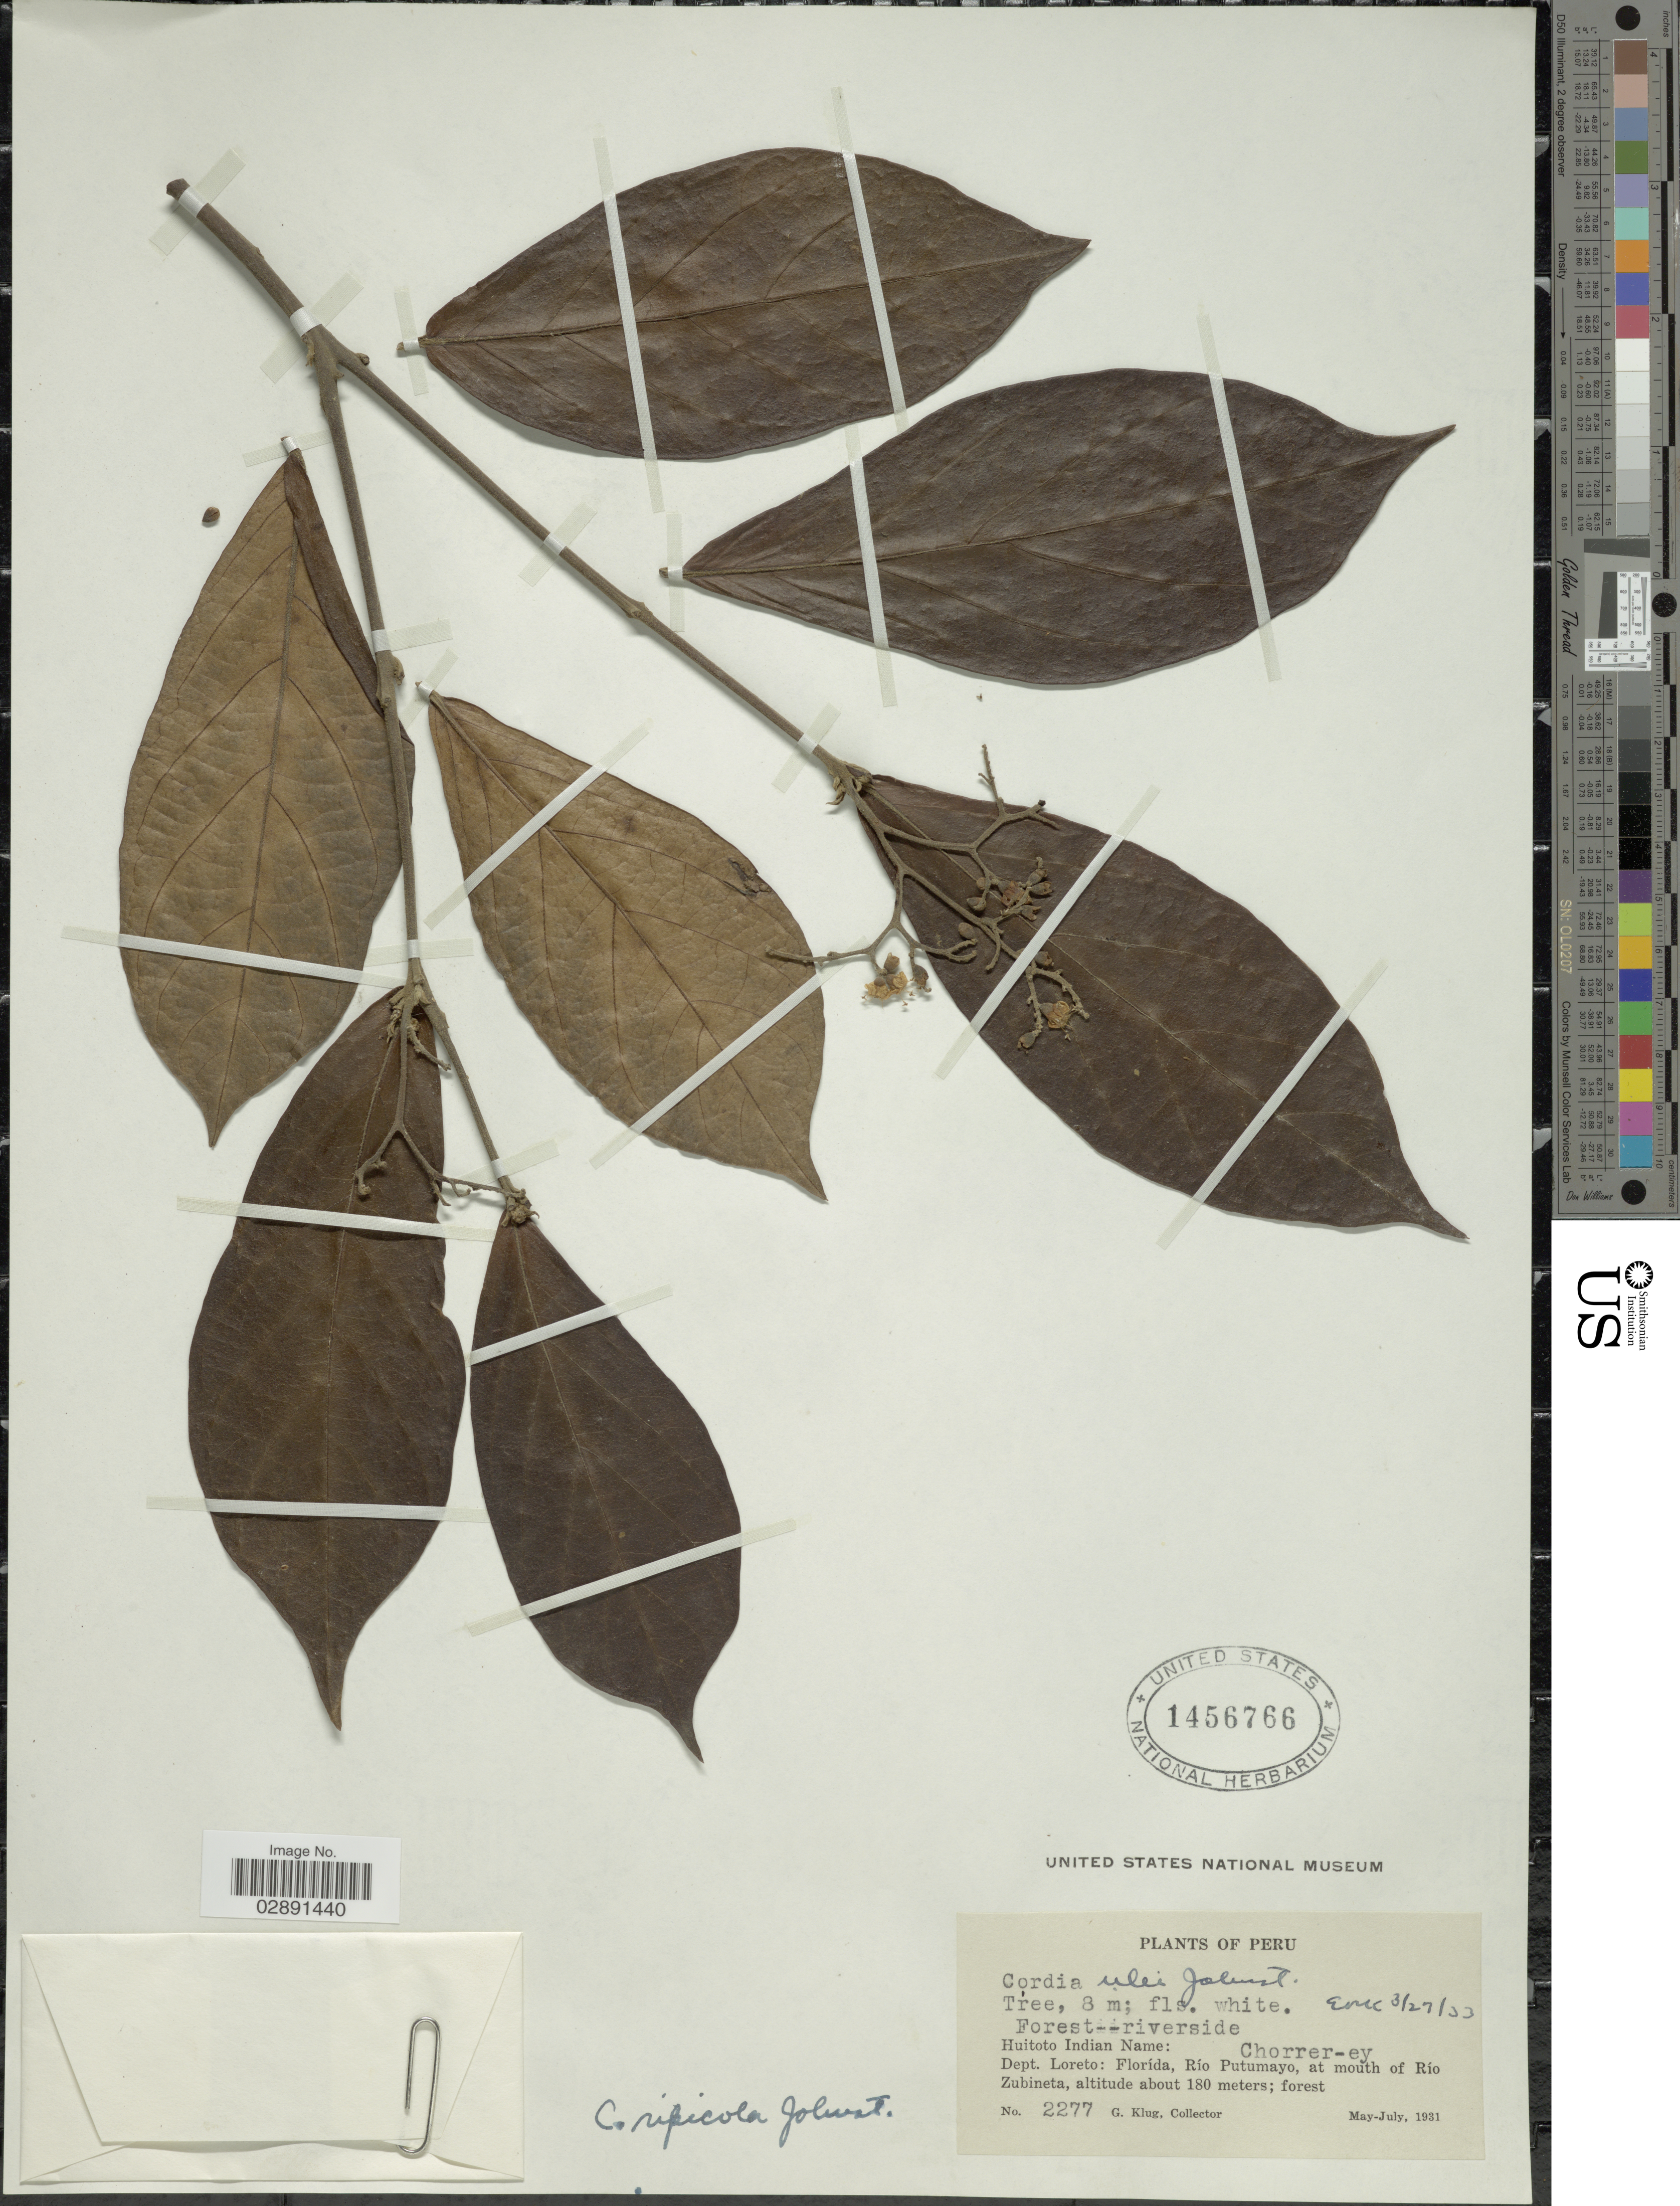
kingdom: Plantae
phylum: Tracheophyta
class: Magnoliopsida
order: Boraginales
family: Cordiaceae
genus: Cordia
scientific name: Cordia ripicola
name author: I.M. Johnst.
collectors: G. Klug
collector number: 2277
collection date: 1931-05/1931-07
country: Peru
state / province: Loreto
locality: Dept. Loreto: Florída, Río Putumayo, at mouth of Río Zubineta.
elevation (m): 180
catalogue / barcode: US 1456766